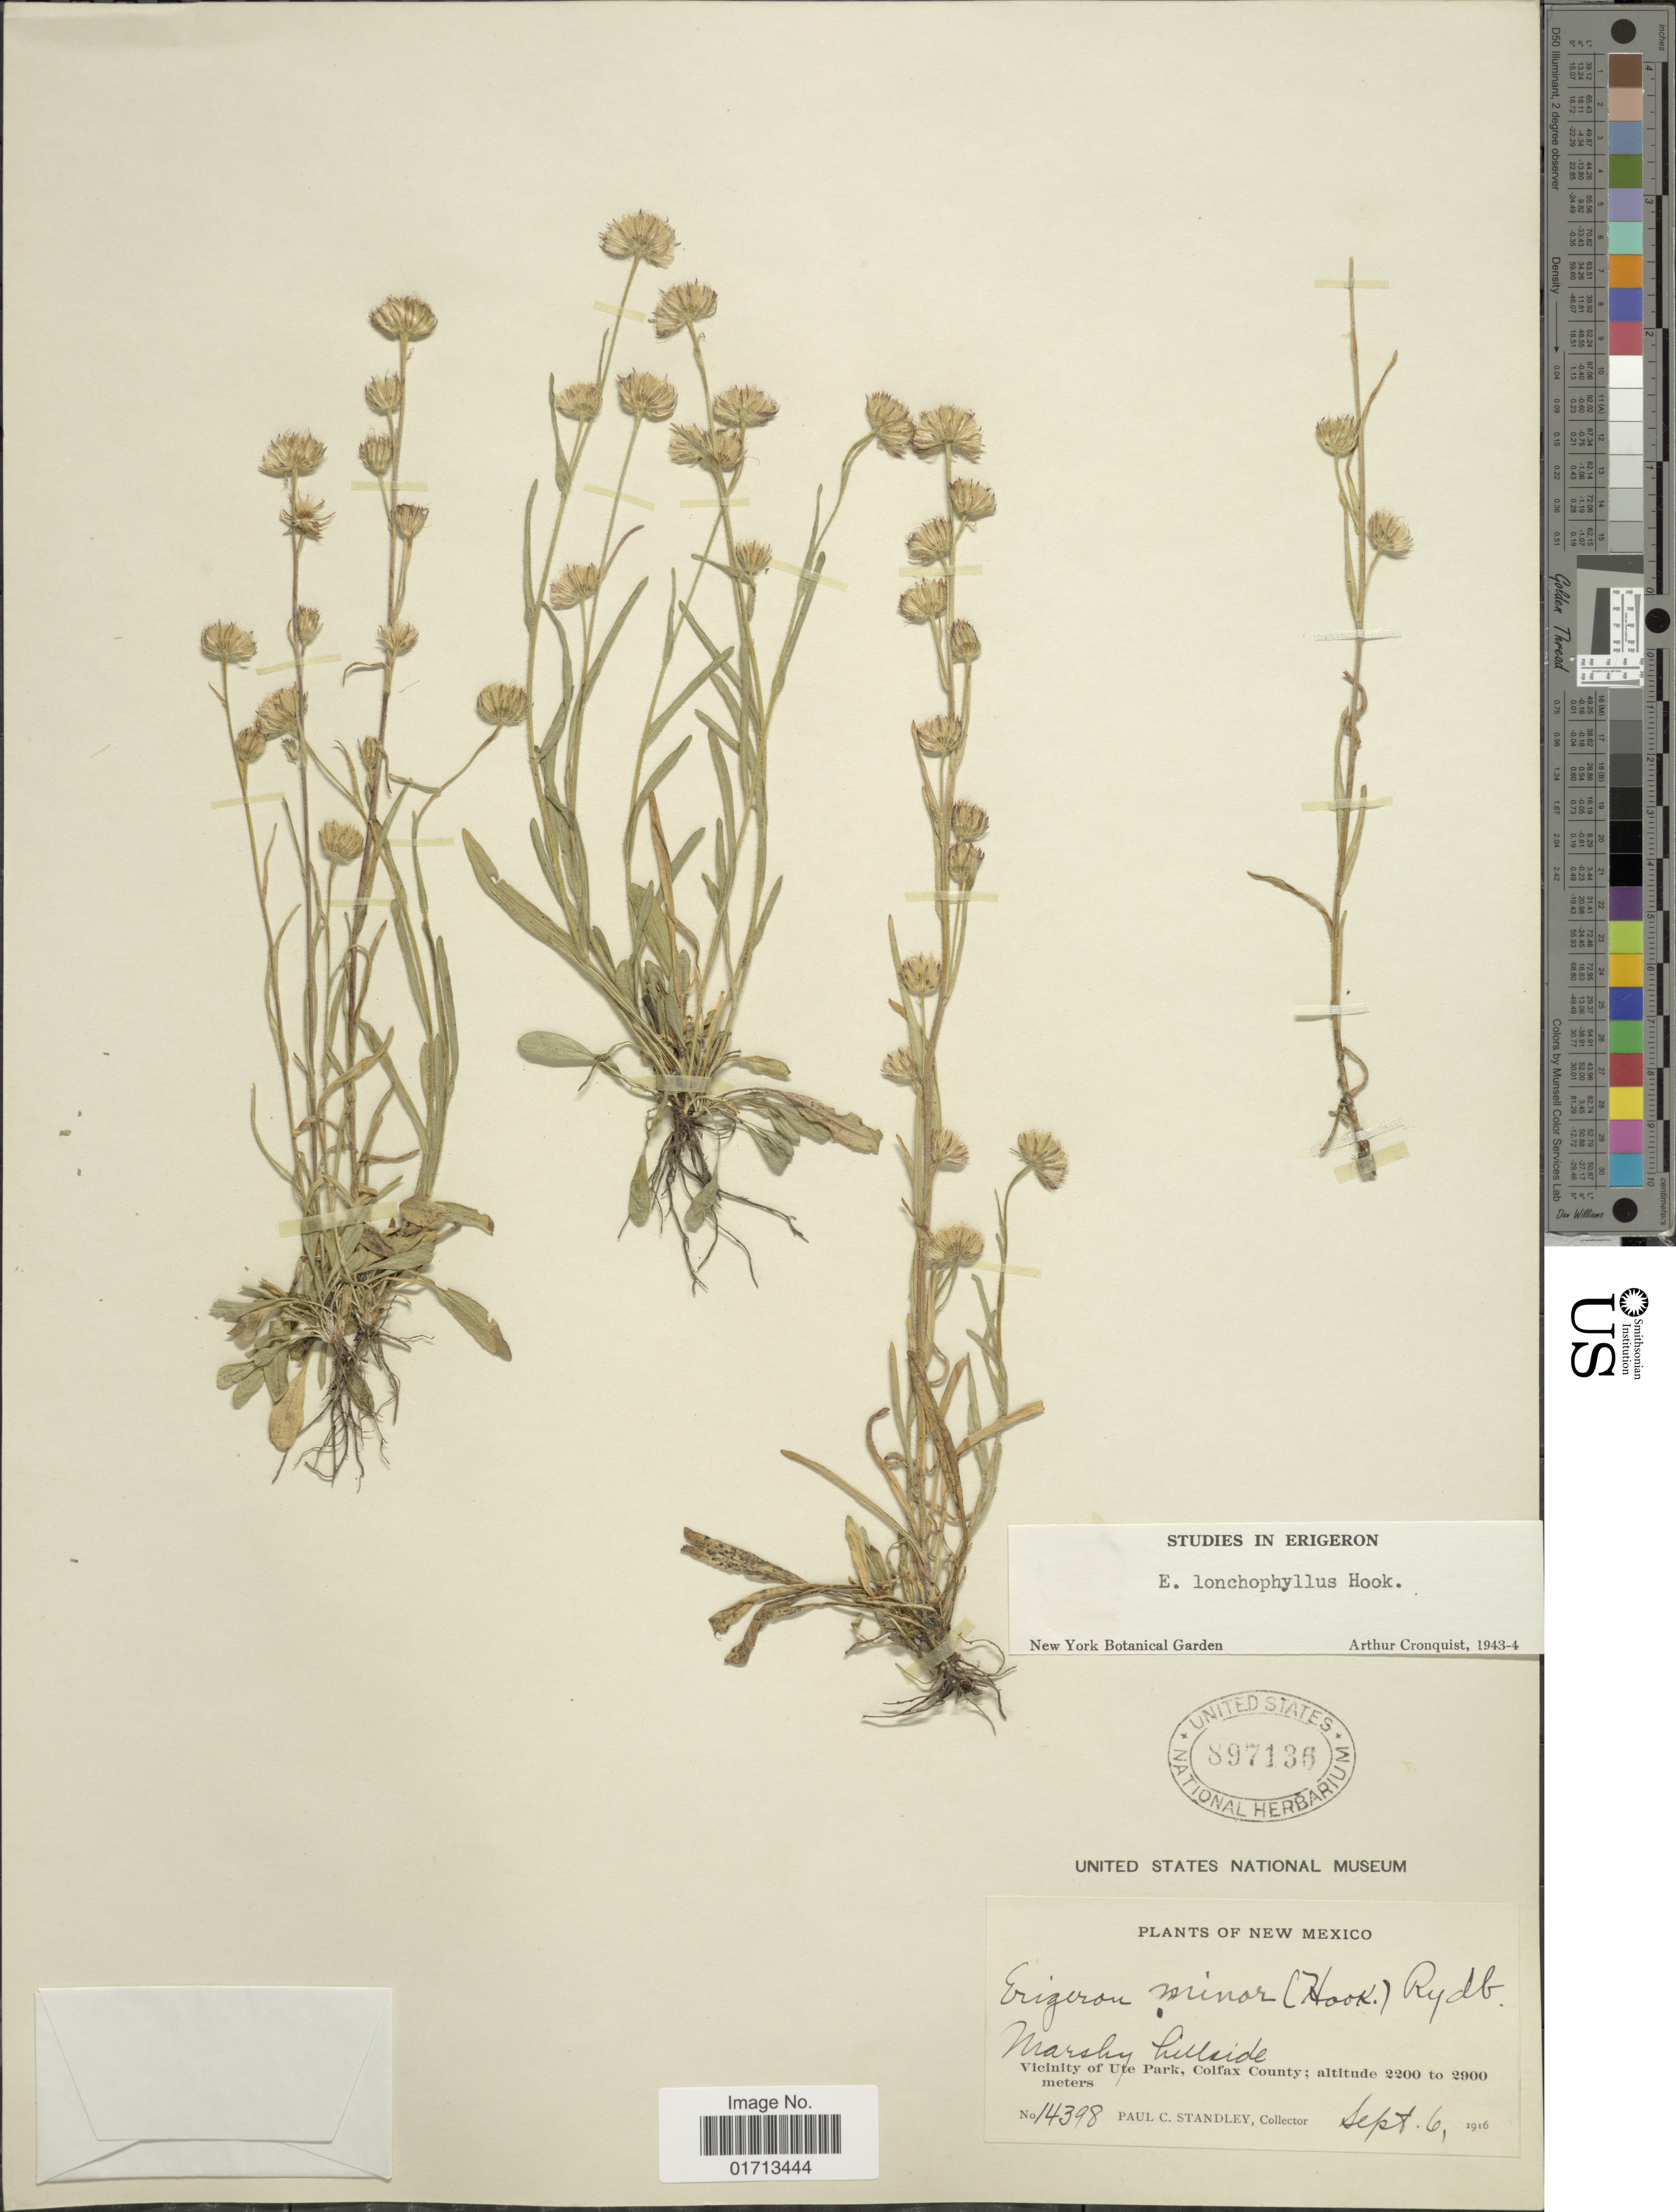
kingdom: Plantae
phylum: Tracheophyta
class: Magnoliopsida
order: Asterales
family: Asteraceae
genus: Erigeron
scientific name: Erigeron lonchophyllus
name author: Hook.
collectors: P. C. Standley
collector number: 14398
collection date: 1916-09-06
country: United States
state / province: New Mexico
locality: Marshy hillside, Vicinity of Ute Park, Colfax County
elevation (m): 2200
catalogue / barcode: US 897136